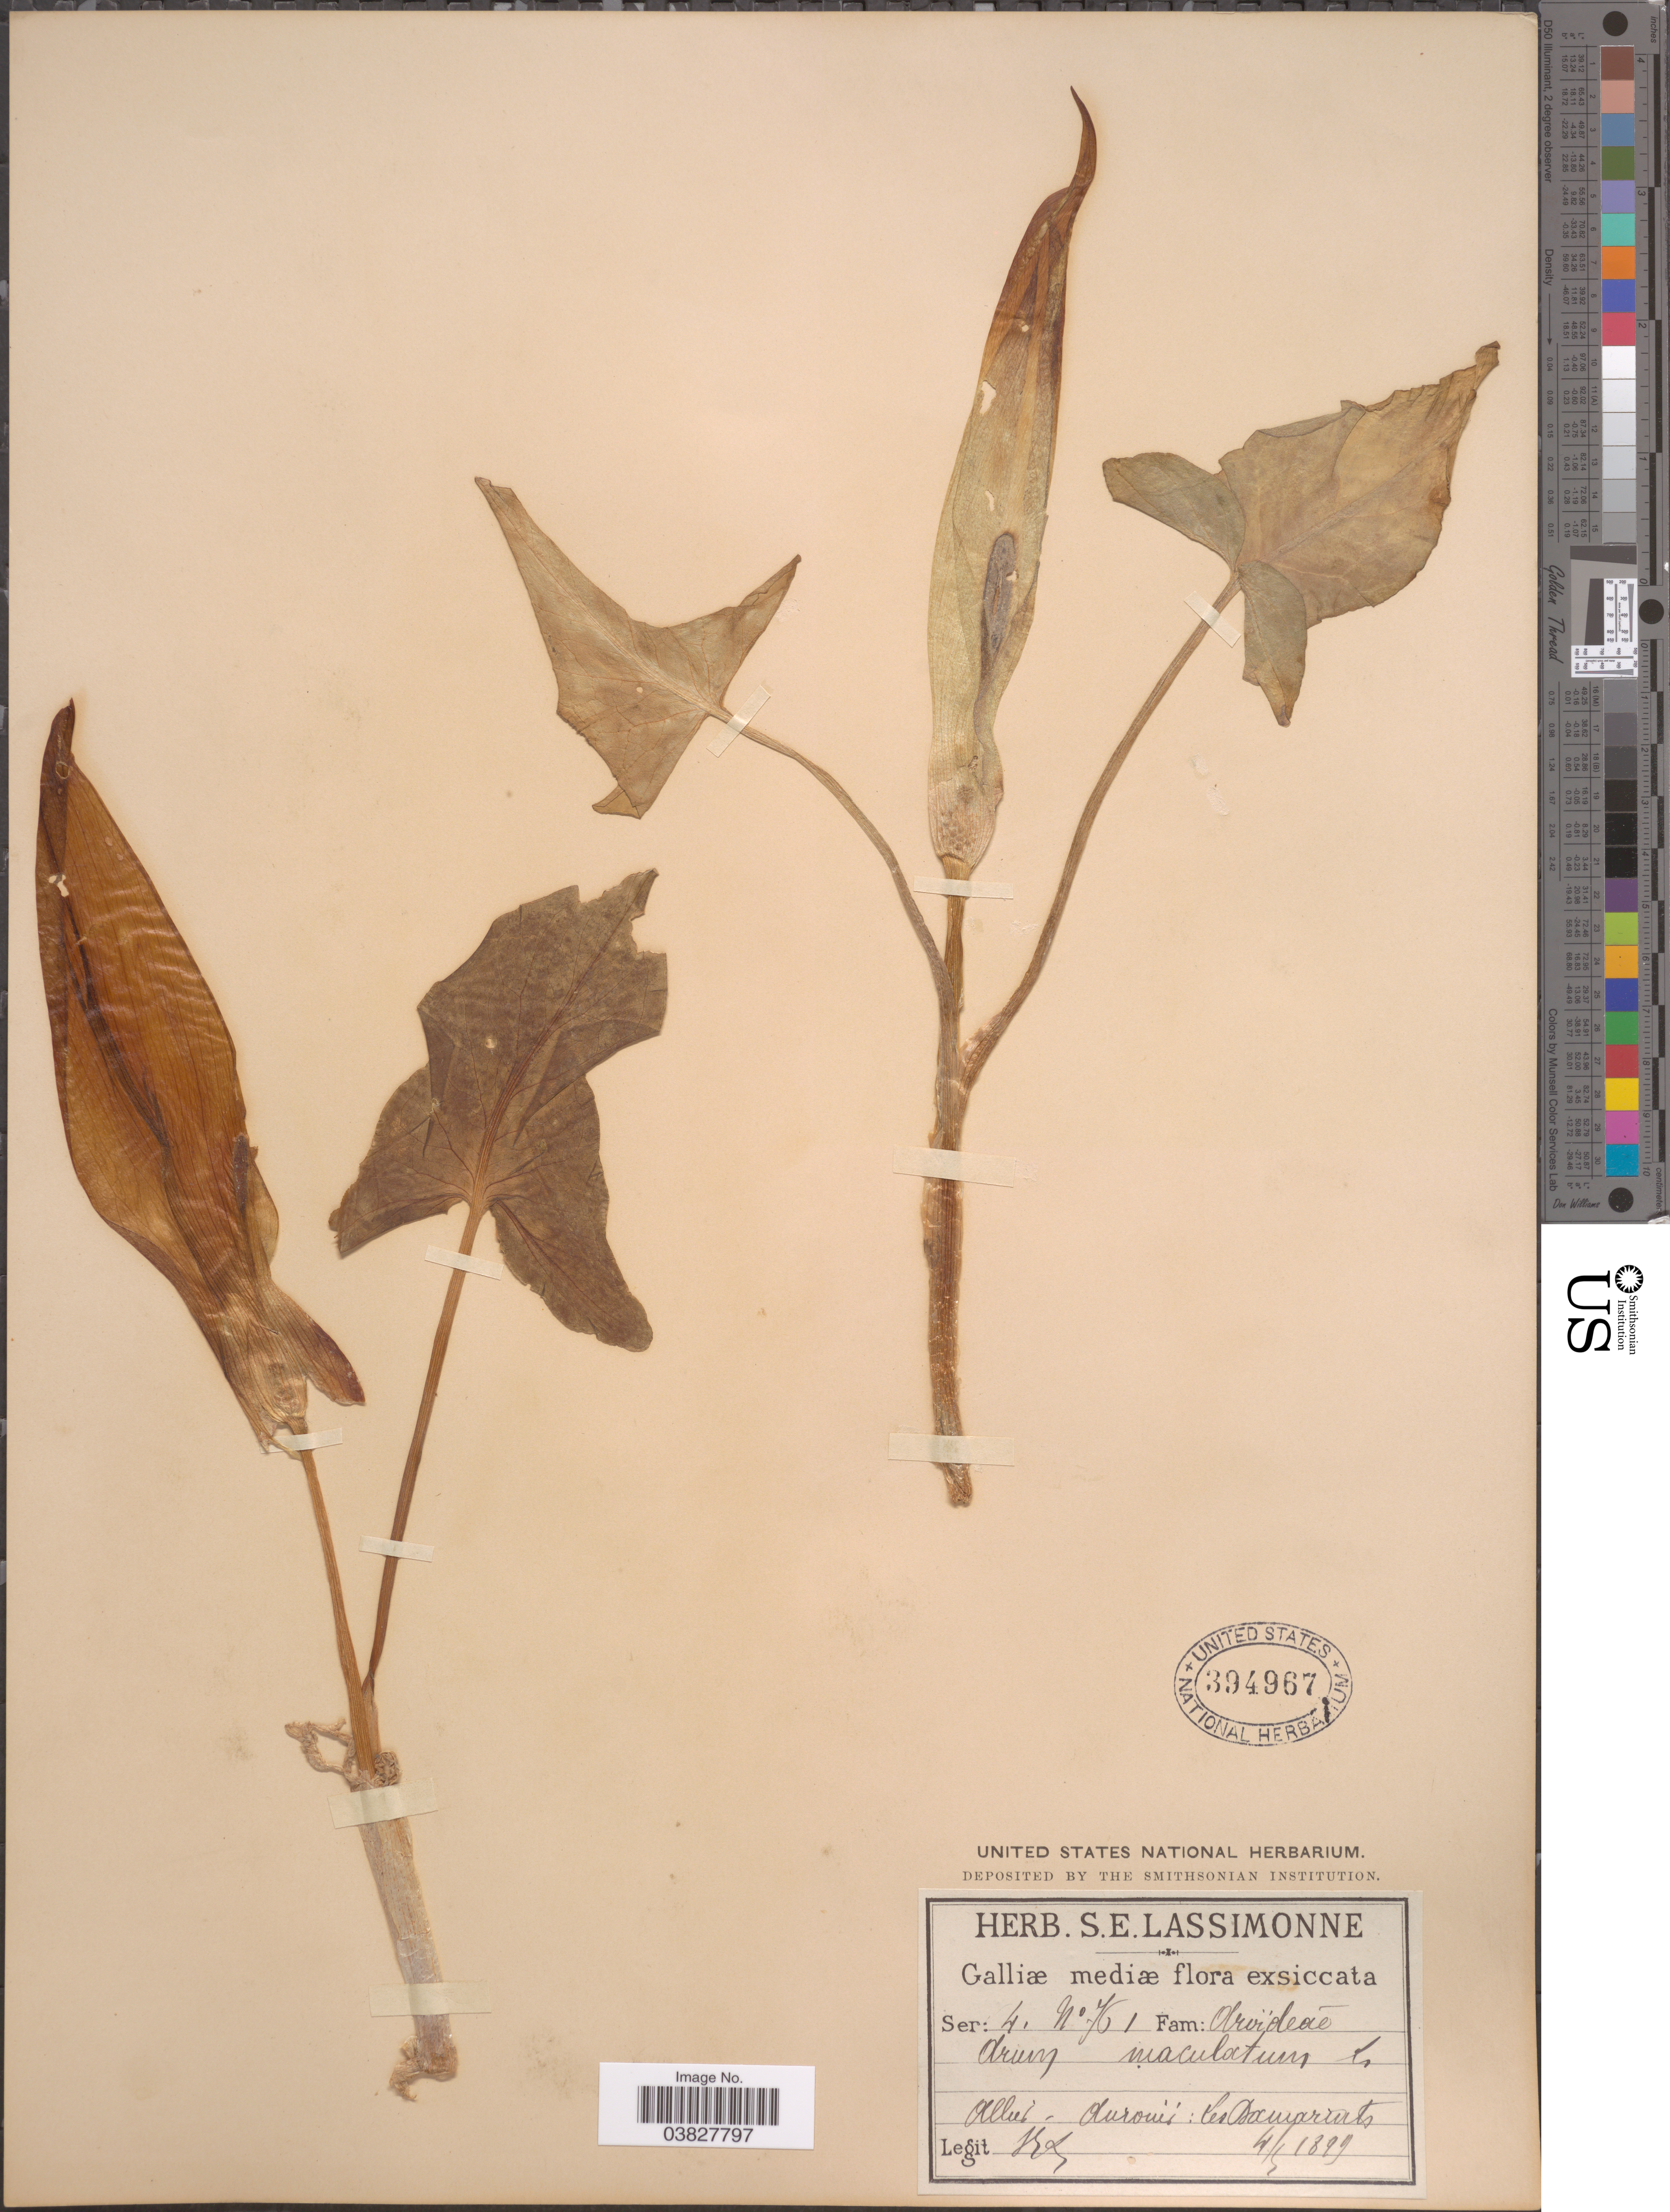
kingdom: Plantae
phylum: Tracheophyta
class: Liliopsida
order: Alismatales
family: Araceae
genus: Arum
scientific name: Arum maculatum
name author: L.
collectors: S. Lassimonne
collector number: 761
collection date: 1899-05-04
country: France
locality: Galliæ mediæ. Allier - Aurouer: les Damariats.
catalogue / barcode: US 394967